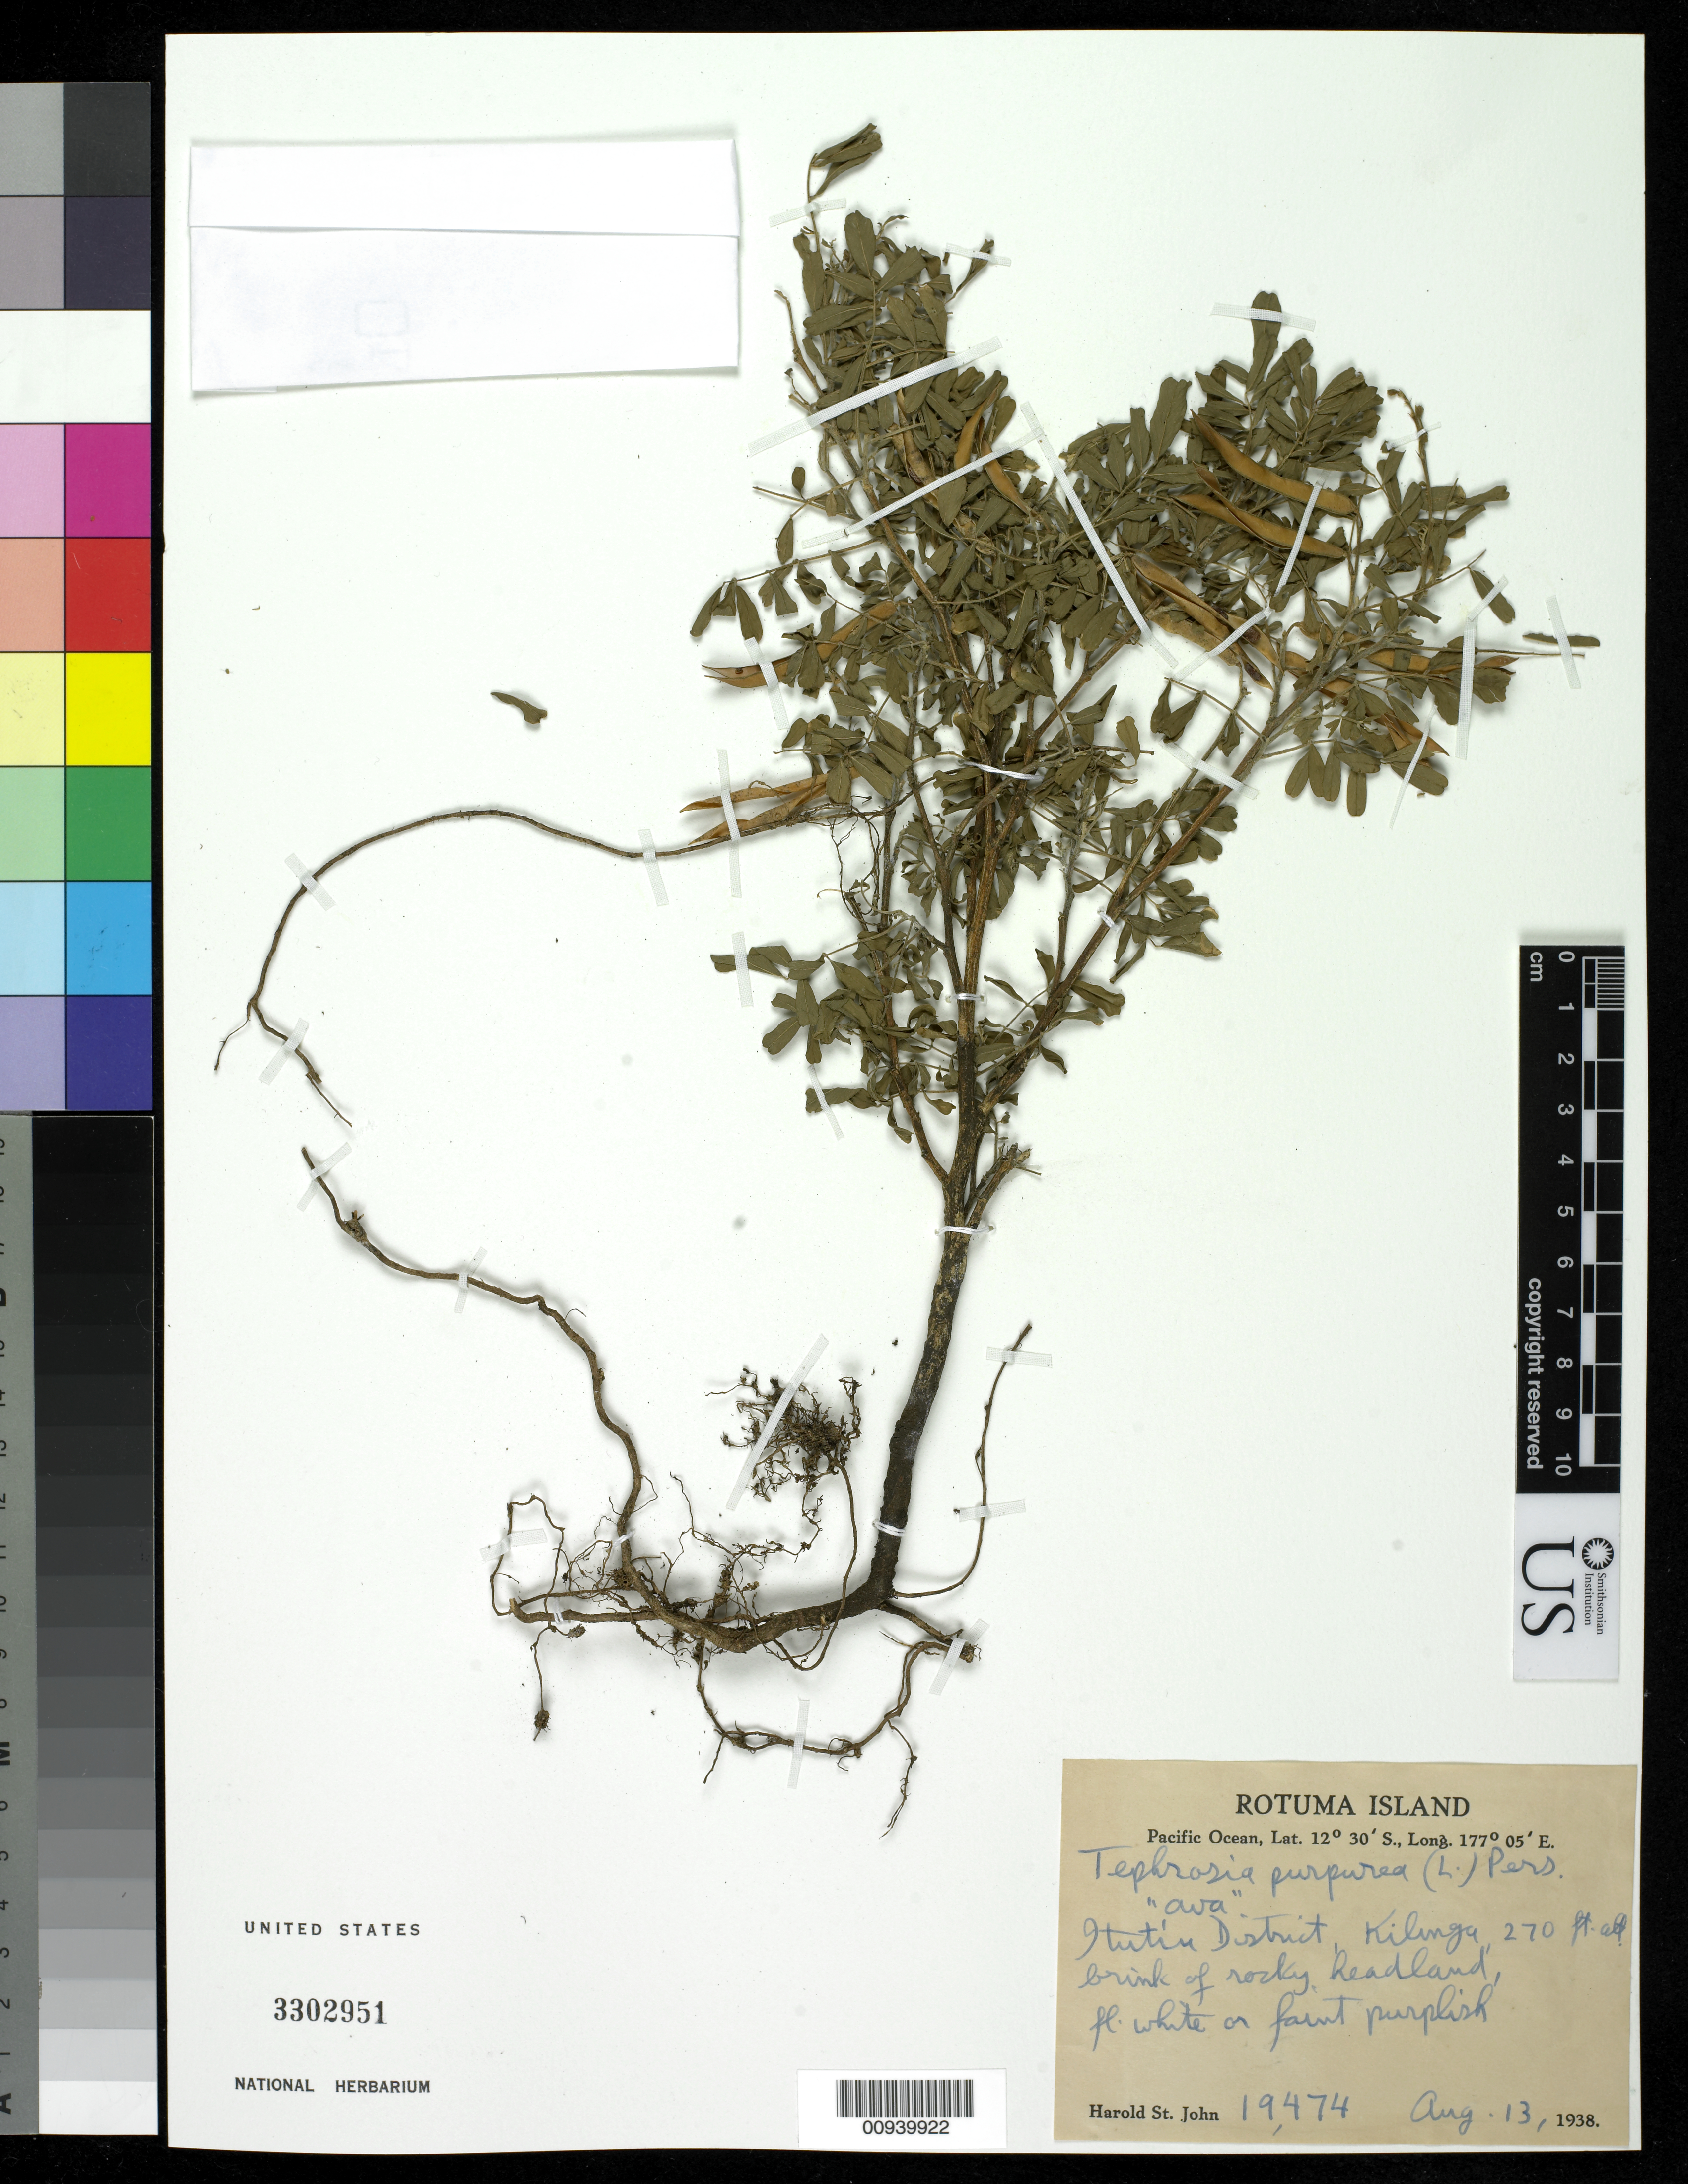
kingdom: Plantae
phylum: Tracheophyta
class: Magnoliopsida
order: Fabales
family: Fabaceae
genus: Tephrosia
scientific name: Tephrosia purpurea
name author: (L.) Pers.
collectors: H. St. John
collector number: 19474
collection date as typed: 13 Aug 1938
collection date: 1938-08-13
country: Fiji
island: Rotuma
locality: Itutin District, Kilinga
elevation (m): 82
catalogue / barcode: US 3302951